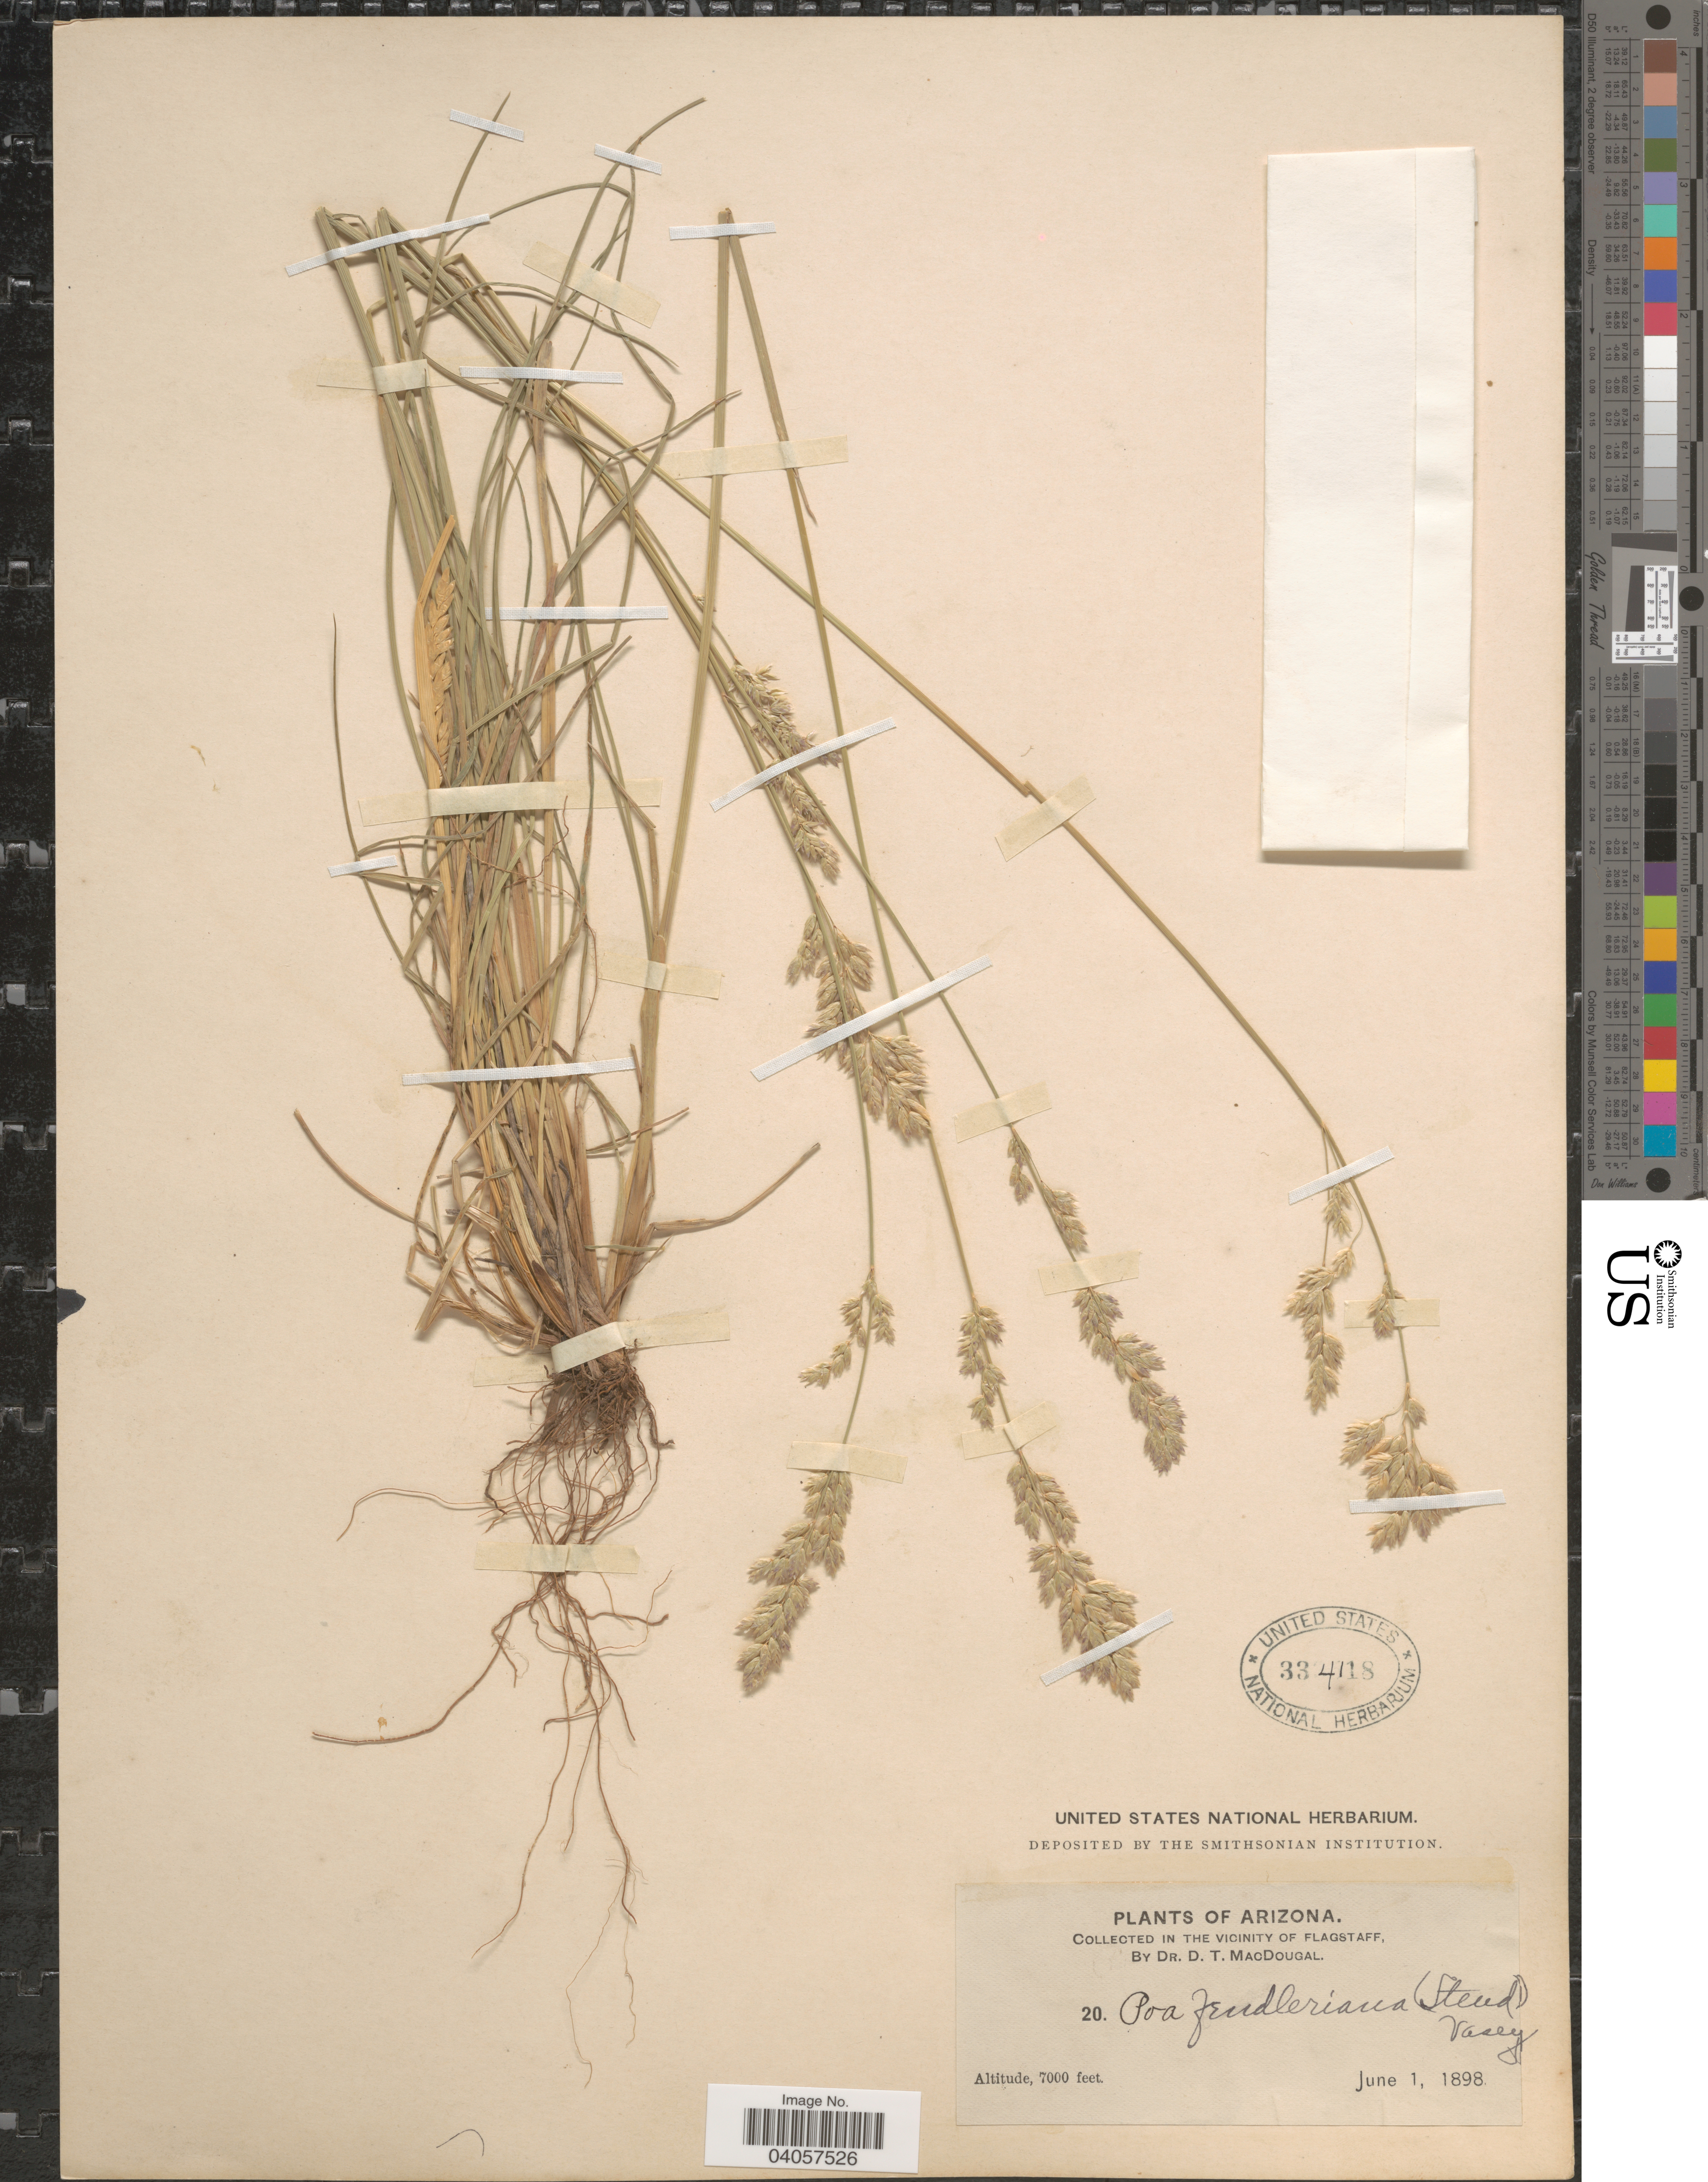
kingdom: Plantae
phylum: Tracheophyta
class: Liliopsida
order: Poales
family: Poaceae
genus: Poa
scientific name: Poa fendleriana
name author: (Steud.) Vasey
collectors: D. T. MacDougal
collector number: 20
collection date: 1898-06-01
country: United States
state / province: Arizona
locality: In the vicinity of Flagstaff.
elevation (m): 2134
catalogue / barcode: US 334118